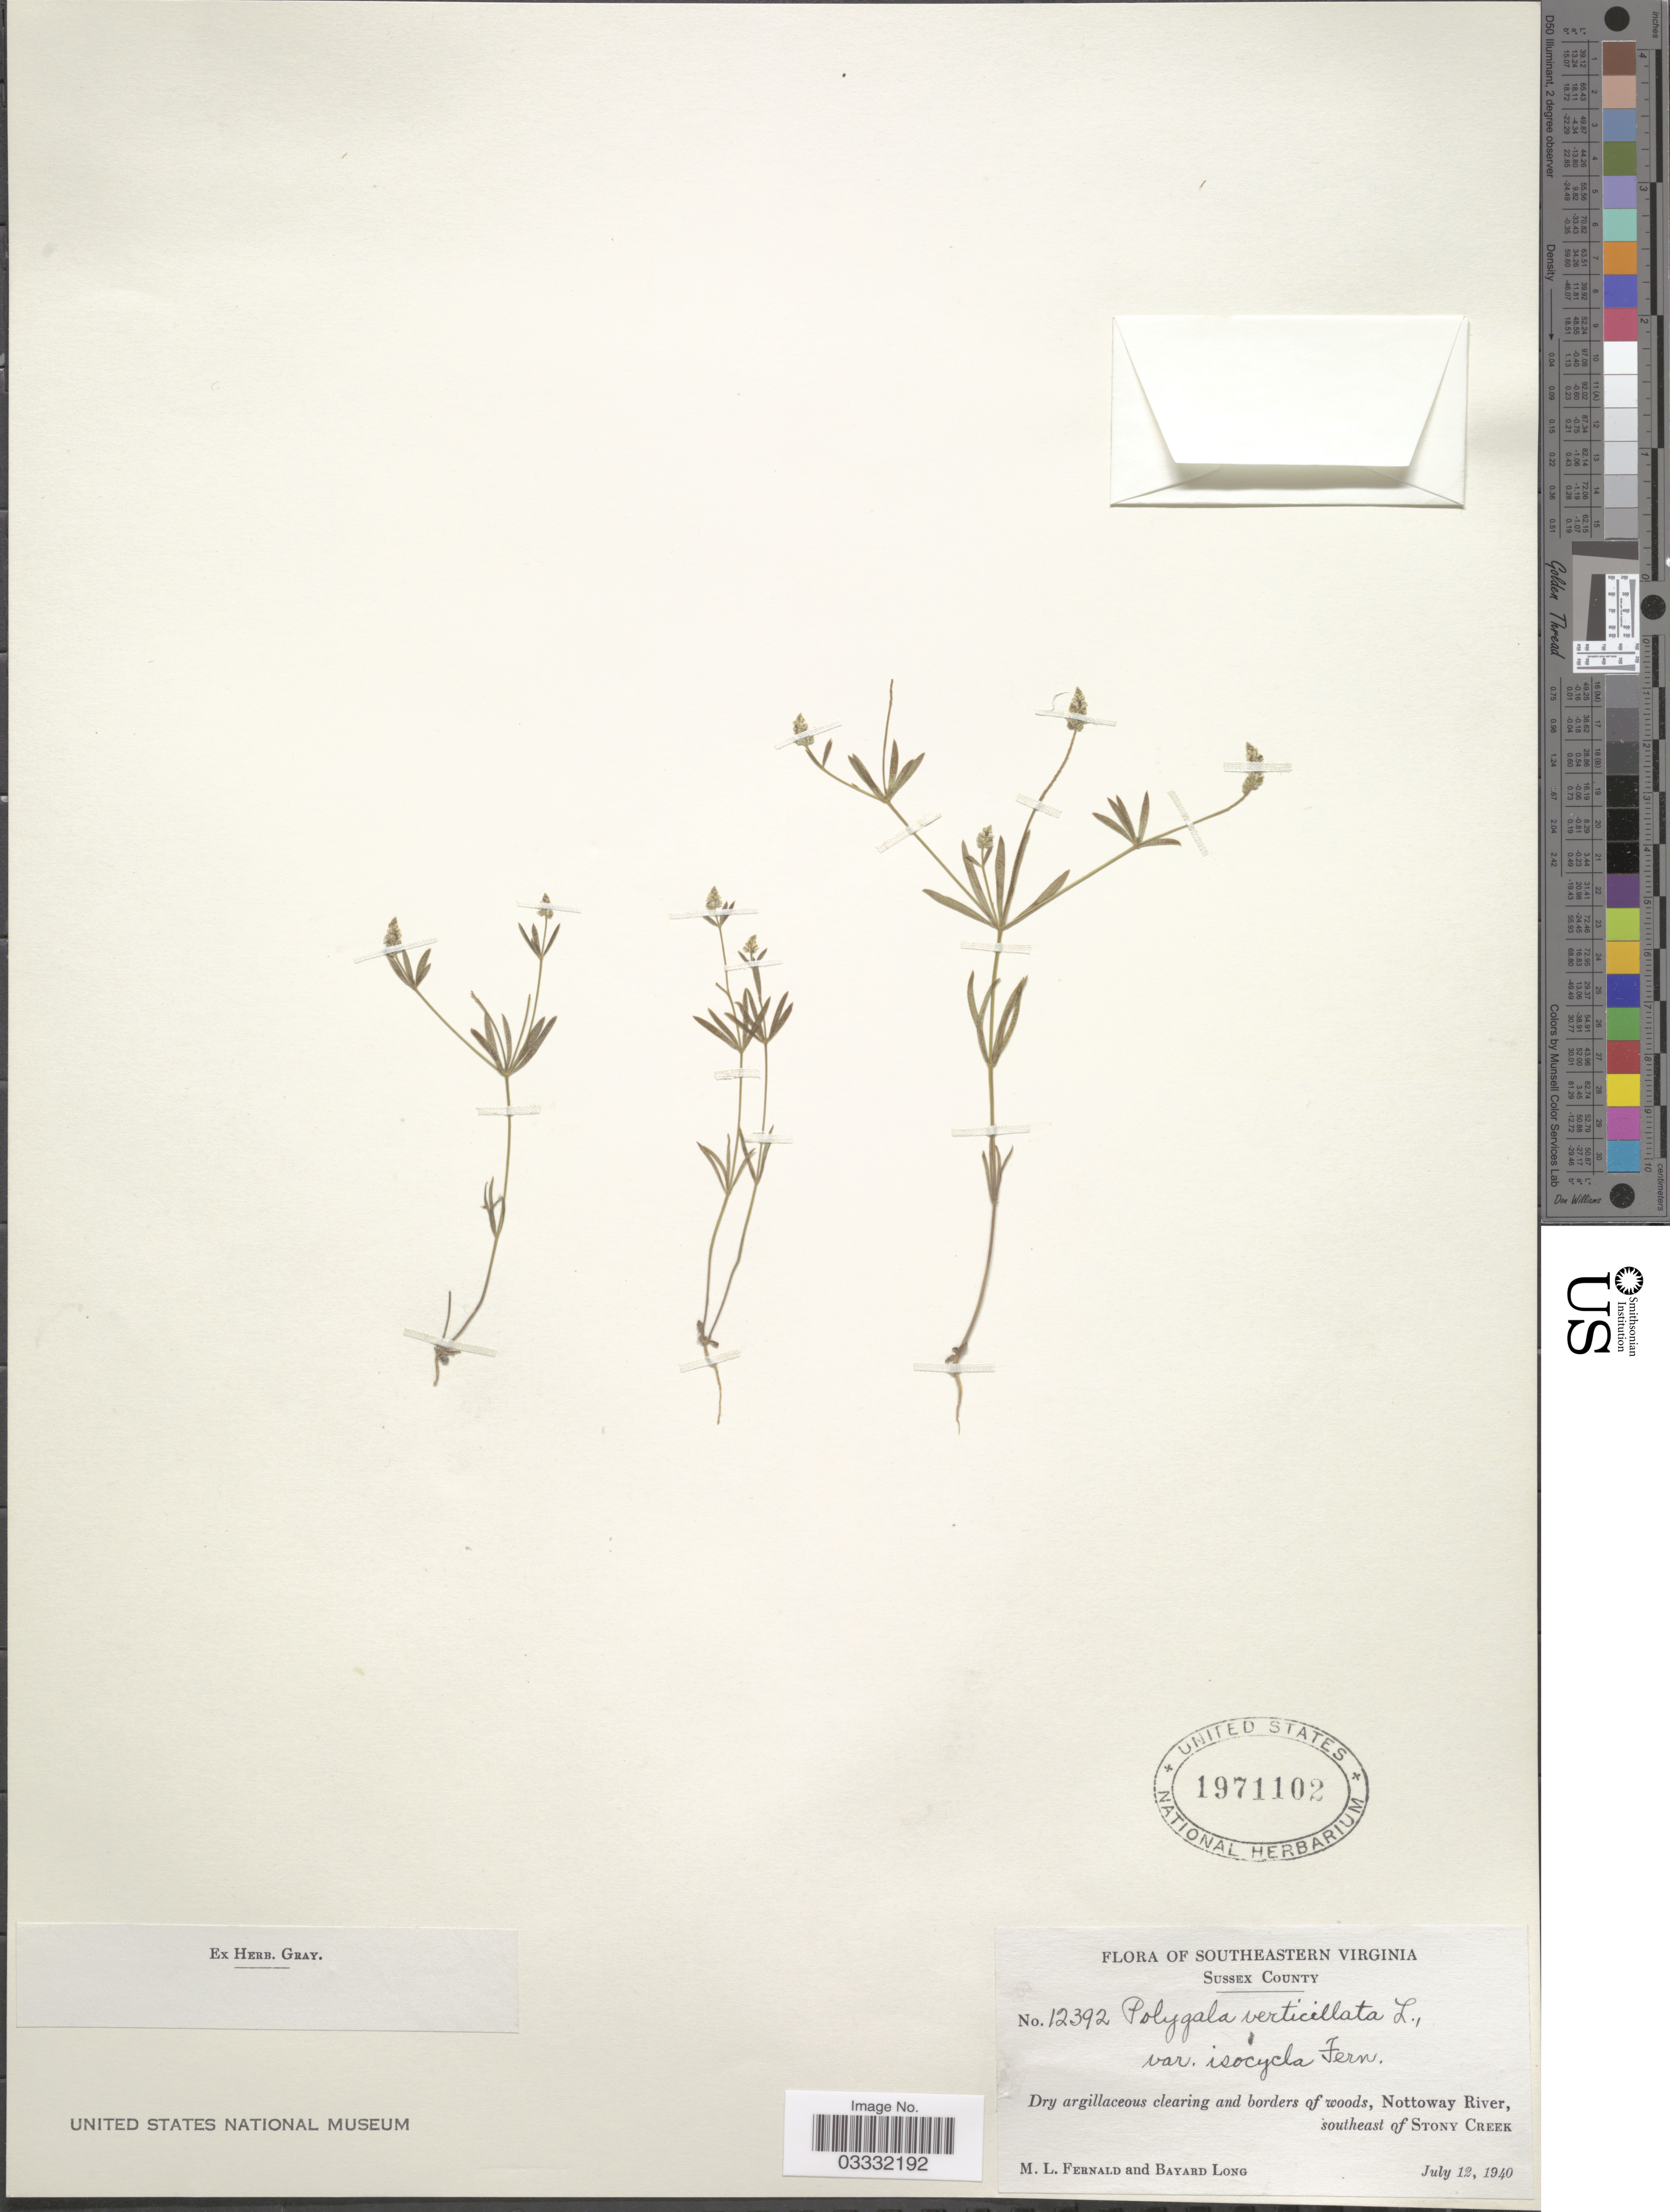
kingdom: Plantae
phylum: Tracheophyta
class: Magnoliopsida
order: Fabales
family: Polygalaceae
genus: Polygala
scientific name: Polygala verticillata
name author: L.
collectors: M. L. Fernald & B. Long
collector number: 12392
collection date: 1940-07-12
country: United States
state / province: Virginia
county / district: Sussex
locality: Southeastern Virginia. Sussex County. Nottoway River, southeast of Stony Creek.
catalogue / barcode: US 1971102